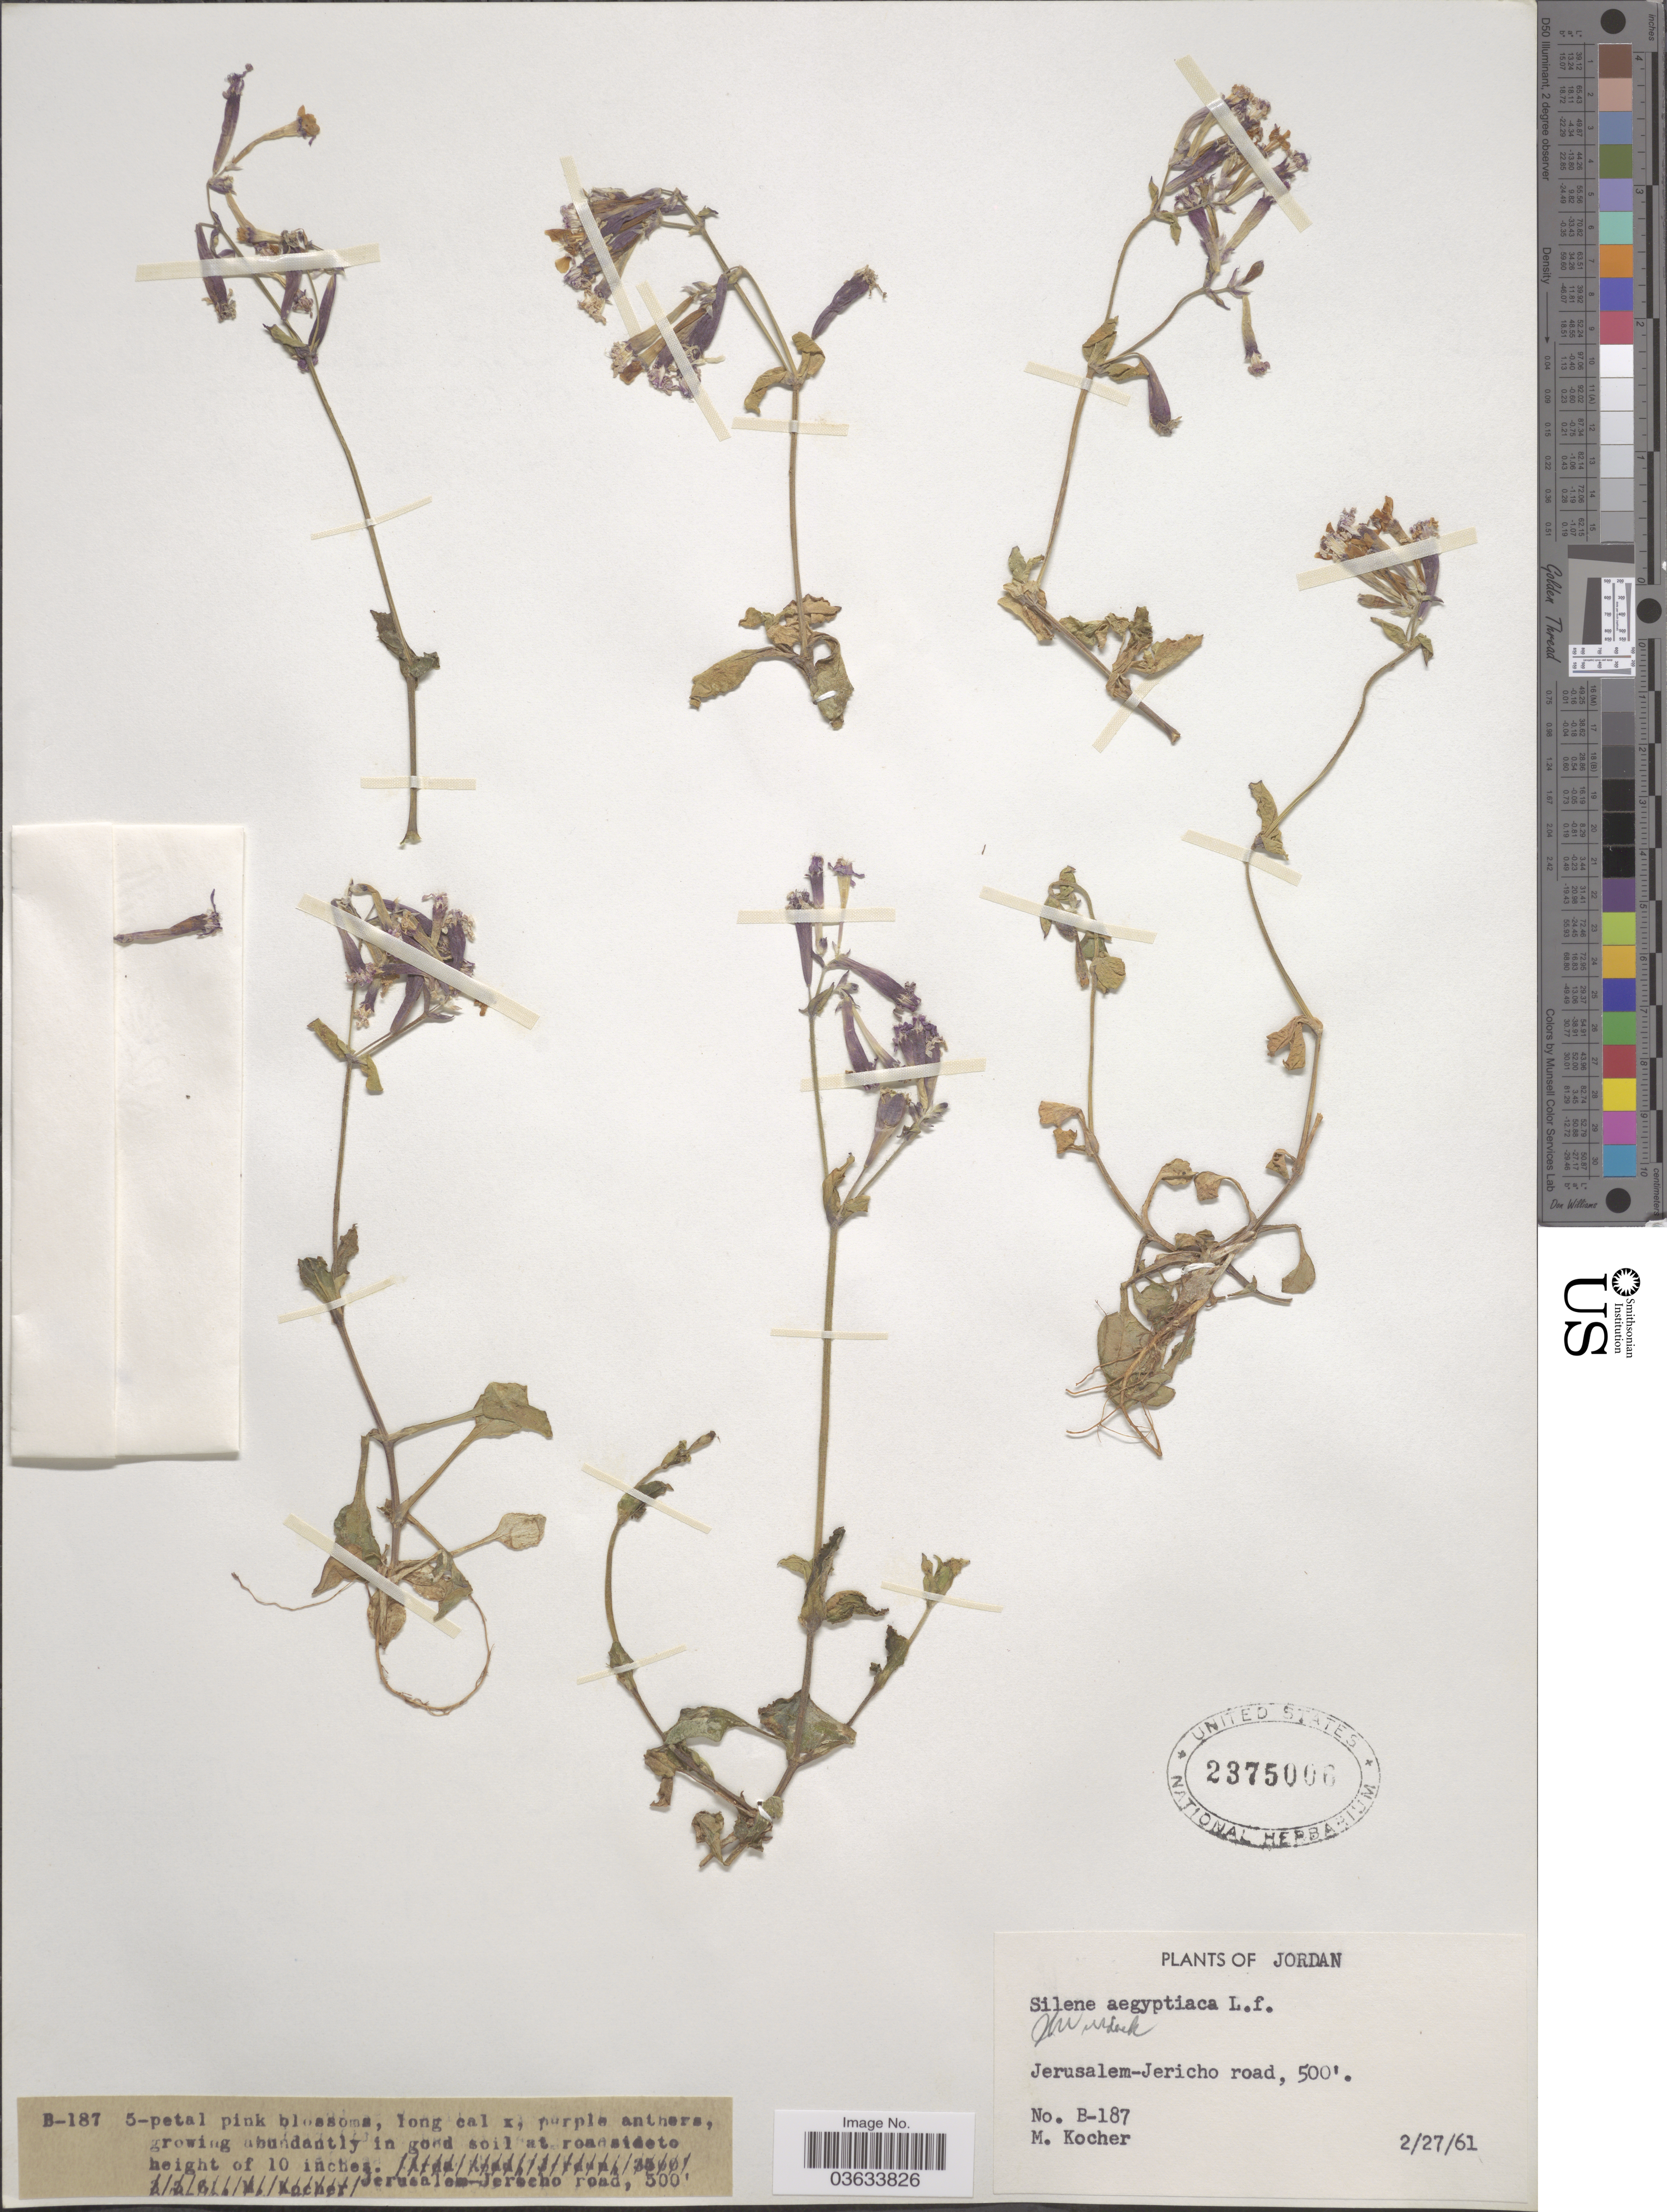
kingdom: Plantae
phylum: Tracheophyta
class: Magnoliopsida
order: Caryophyllales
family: Caryophyllaceae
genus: Silene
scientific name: Silene aegyptiaca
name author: (L.) L. f.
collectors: M. Kocher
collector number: B-187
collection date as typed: Transcribed d/m/y: 27/2/61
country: Jordan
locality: Jerusalem-Jericho road.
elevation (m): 152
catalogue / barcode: US 2375006